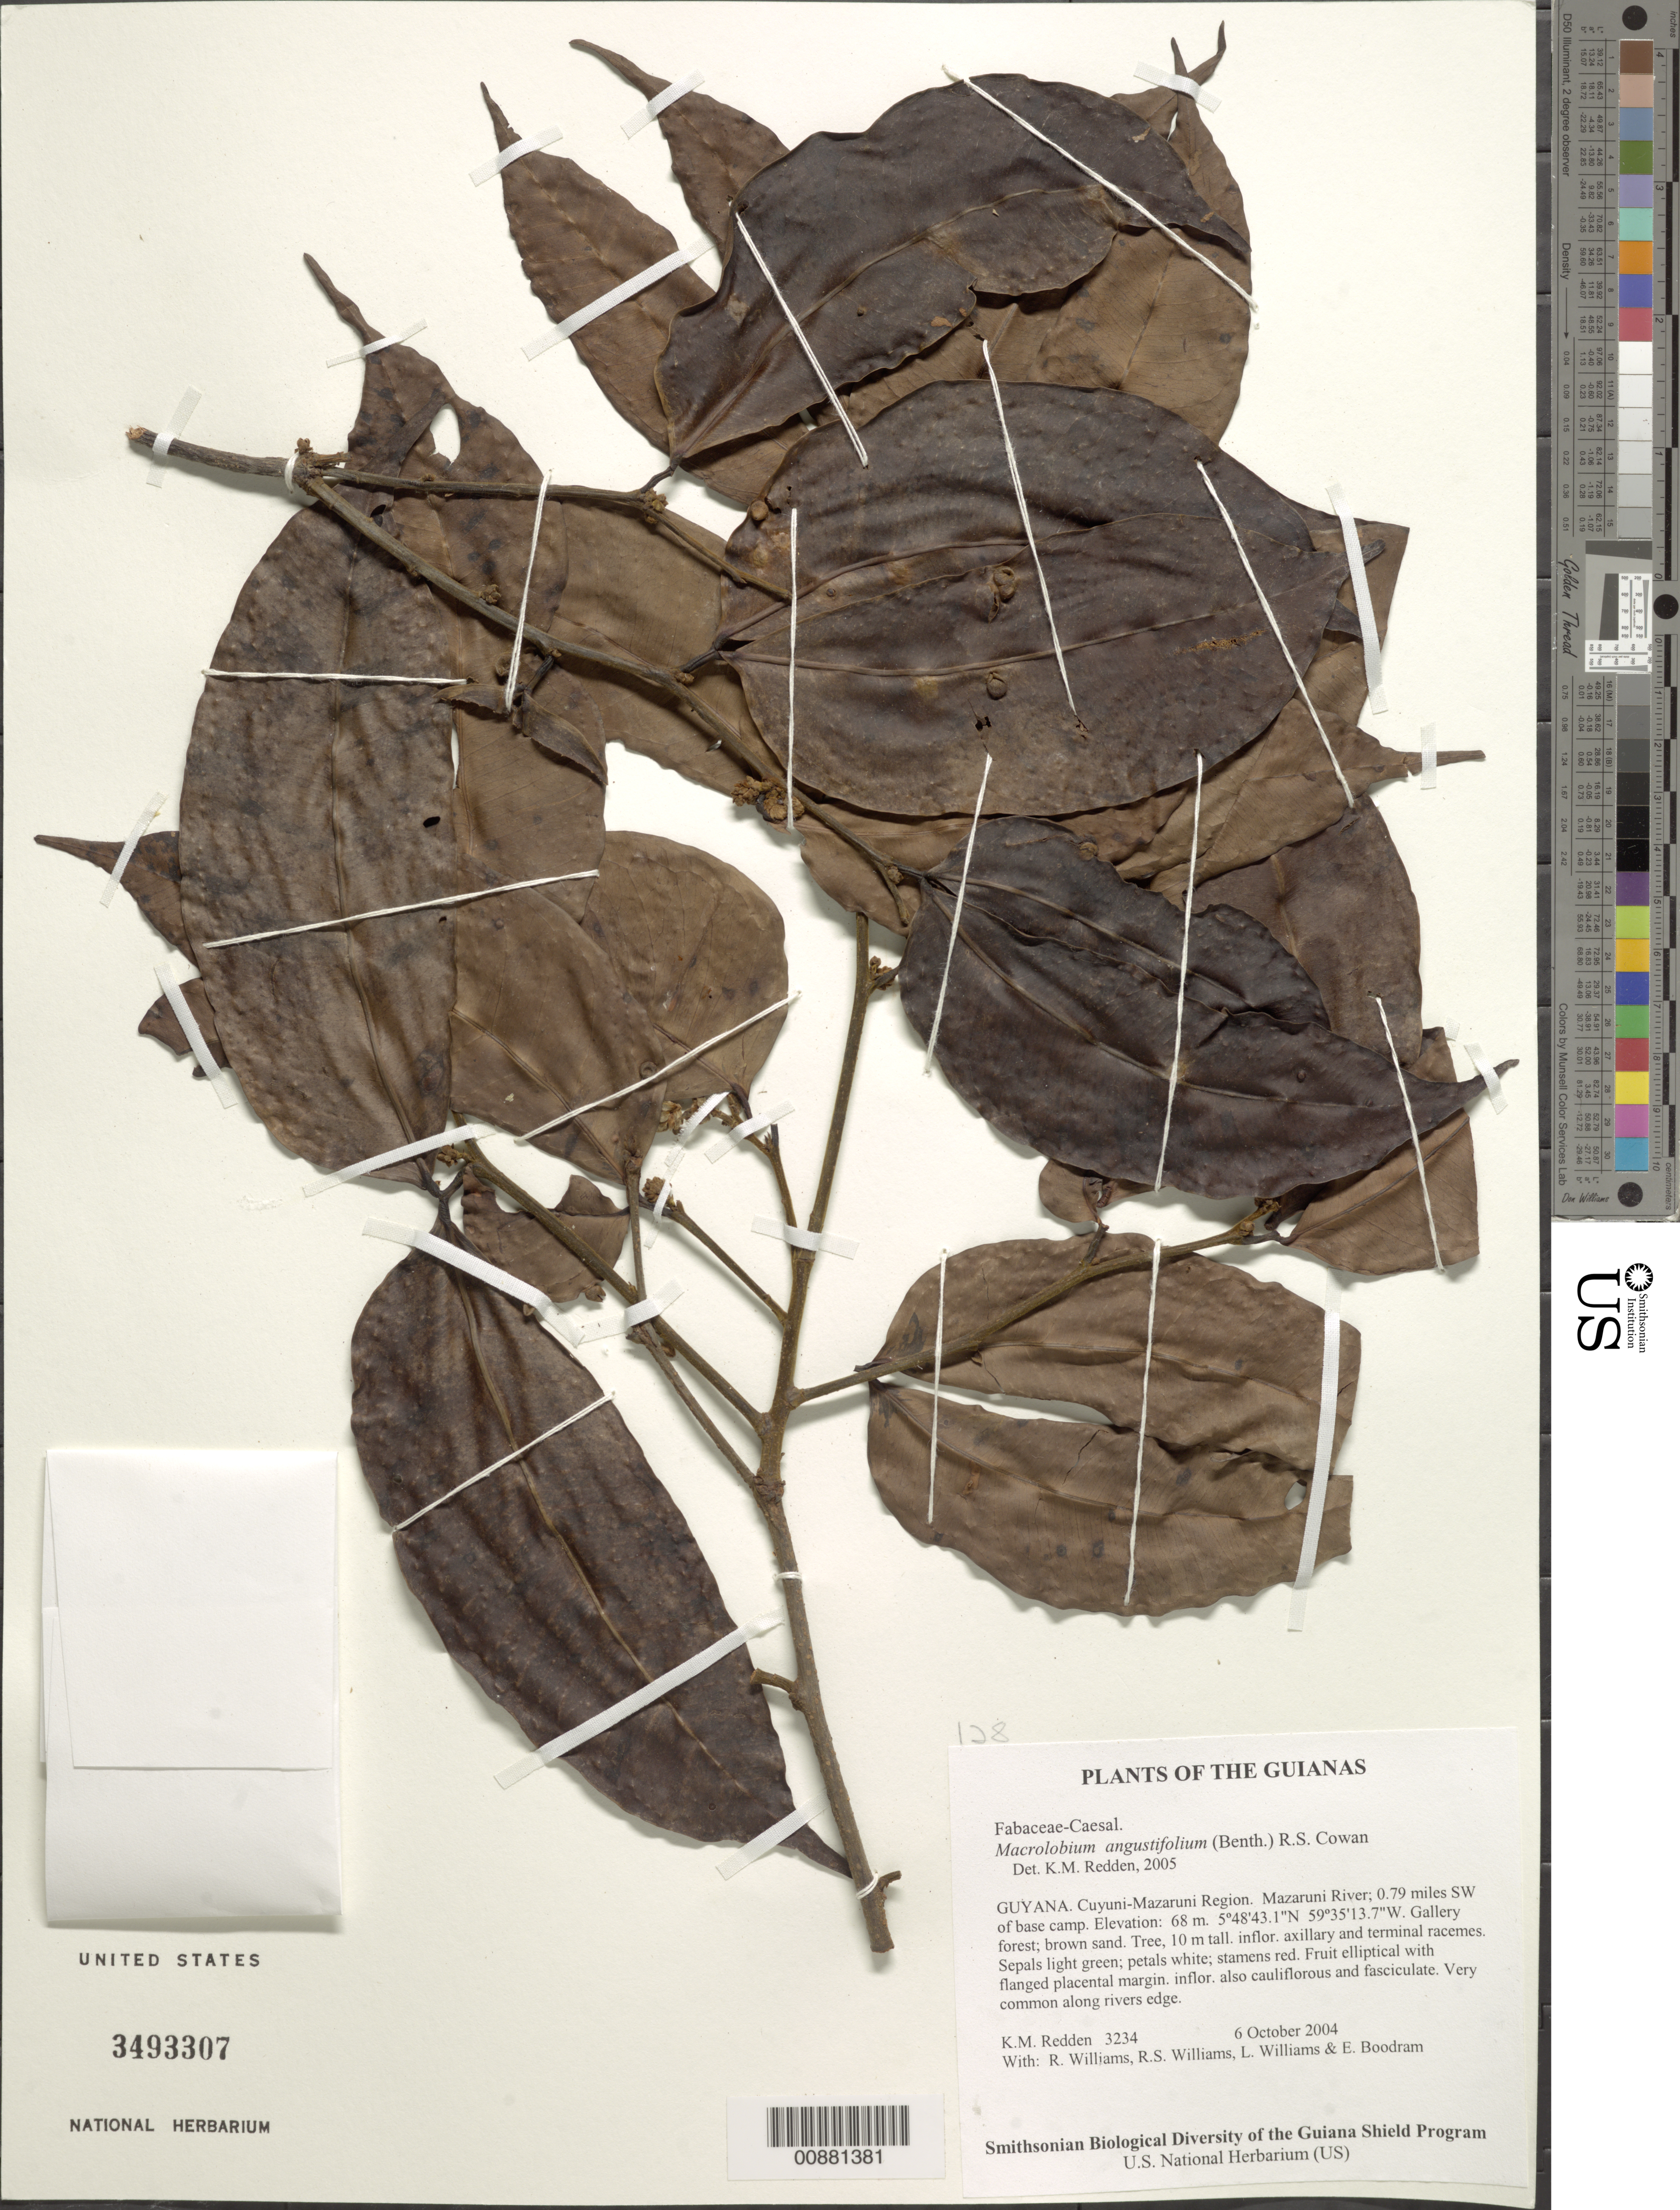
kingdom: Plantae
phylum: Tracheophyta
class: Magnoliopsida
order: Fabales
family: Fabaceae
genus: Macrolobium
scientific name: Macrolobium angustifolium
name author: (Benth.) R.S. Cowan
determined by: Redden, K. M.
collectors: K. M. Redden, R. Williams, R. S. Williams, L. Williams & E. Boodram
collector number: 3234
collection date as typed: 6 October 2004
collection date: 2004-10-06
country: Guyana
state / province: Cuyuni-Mazaruni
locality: Mazaruni River; 0.79 miles SW of base camp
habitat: Gallery forest; brown sand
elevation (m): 68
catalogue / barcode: US 3493307